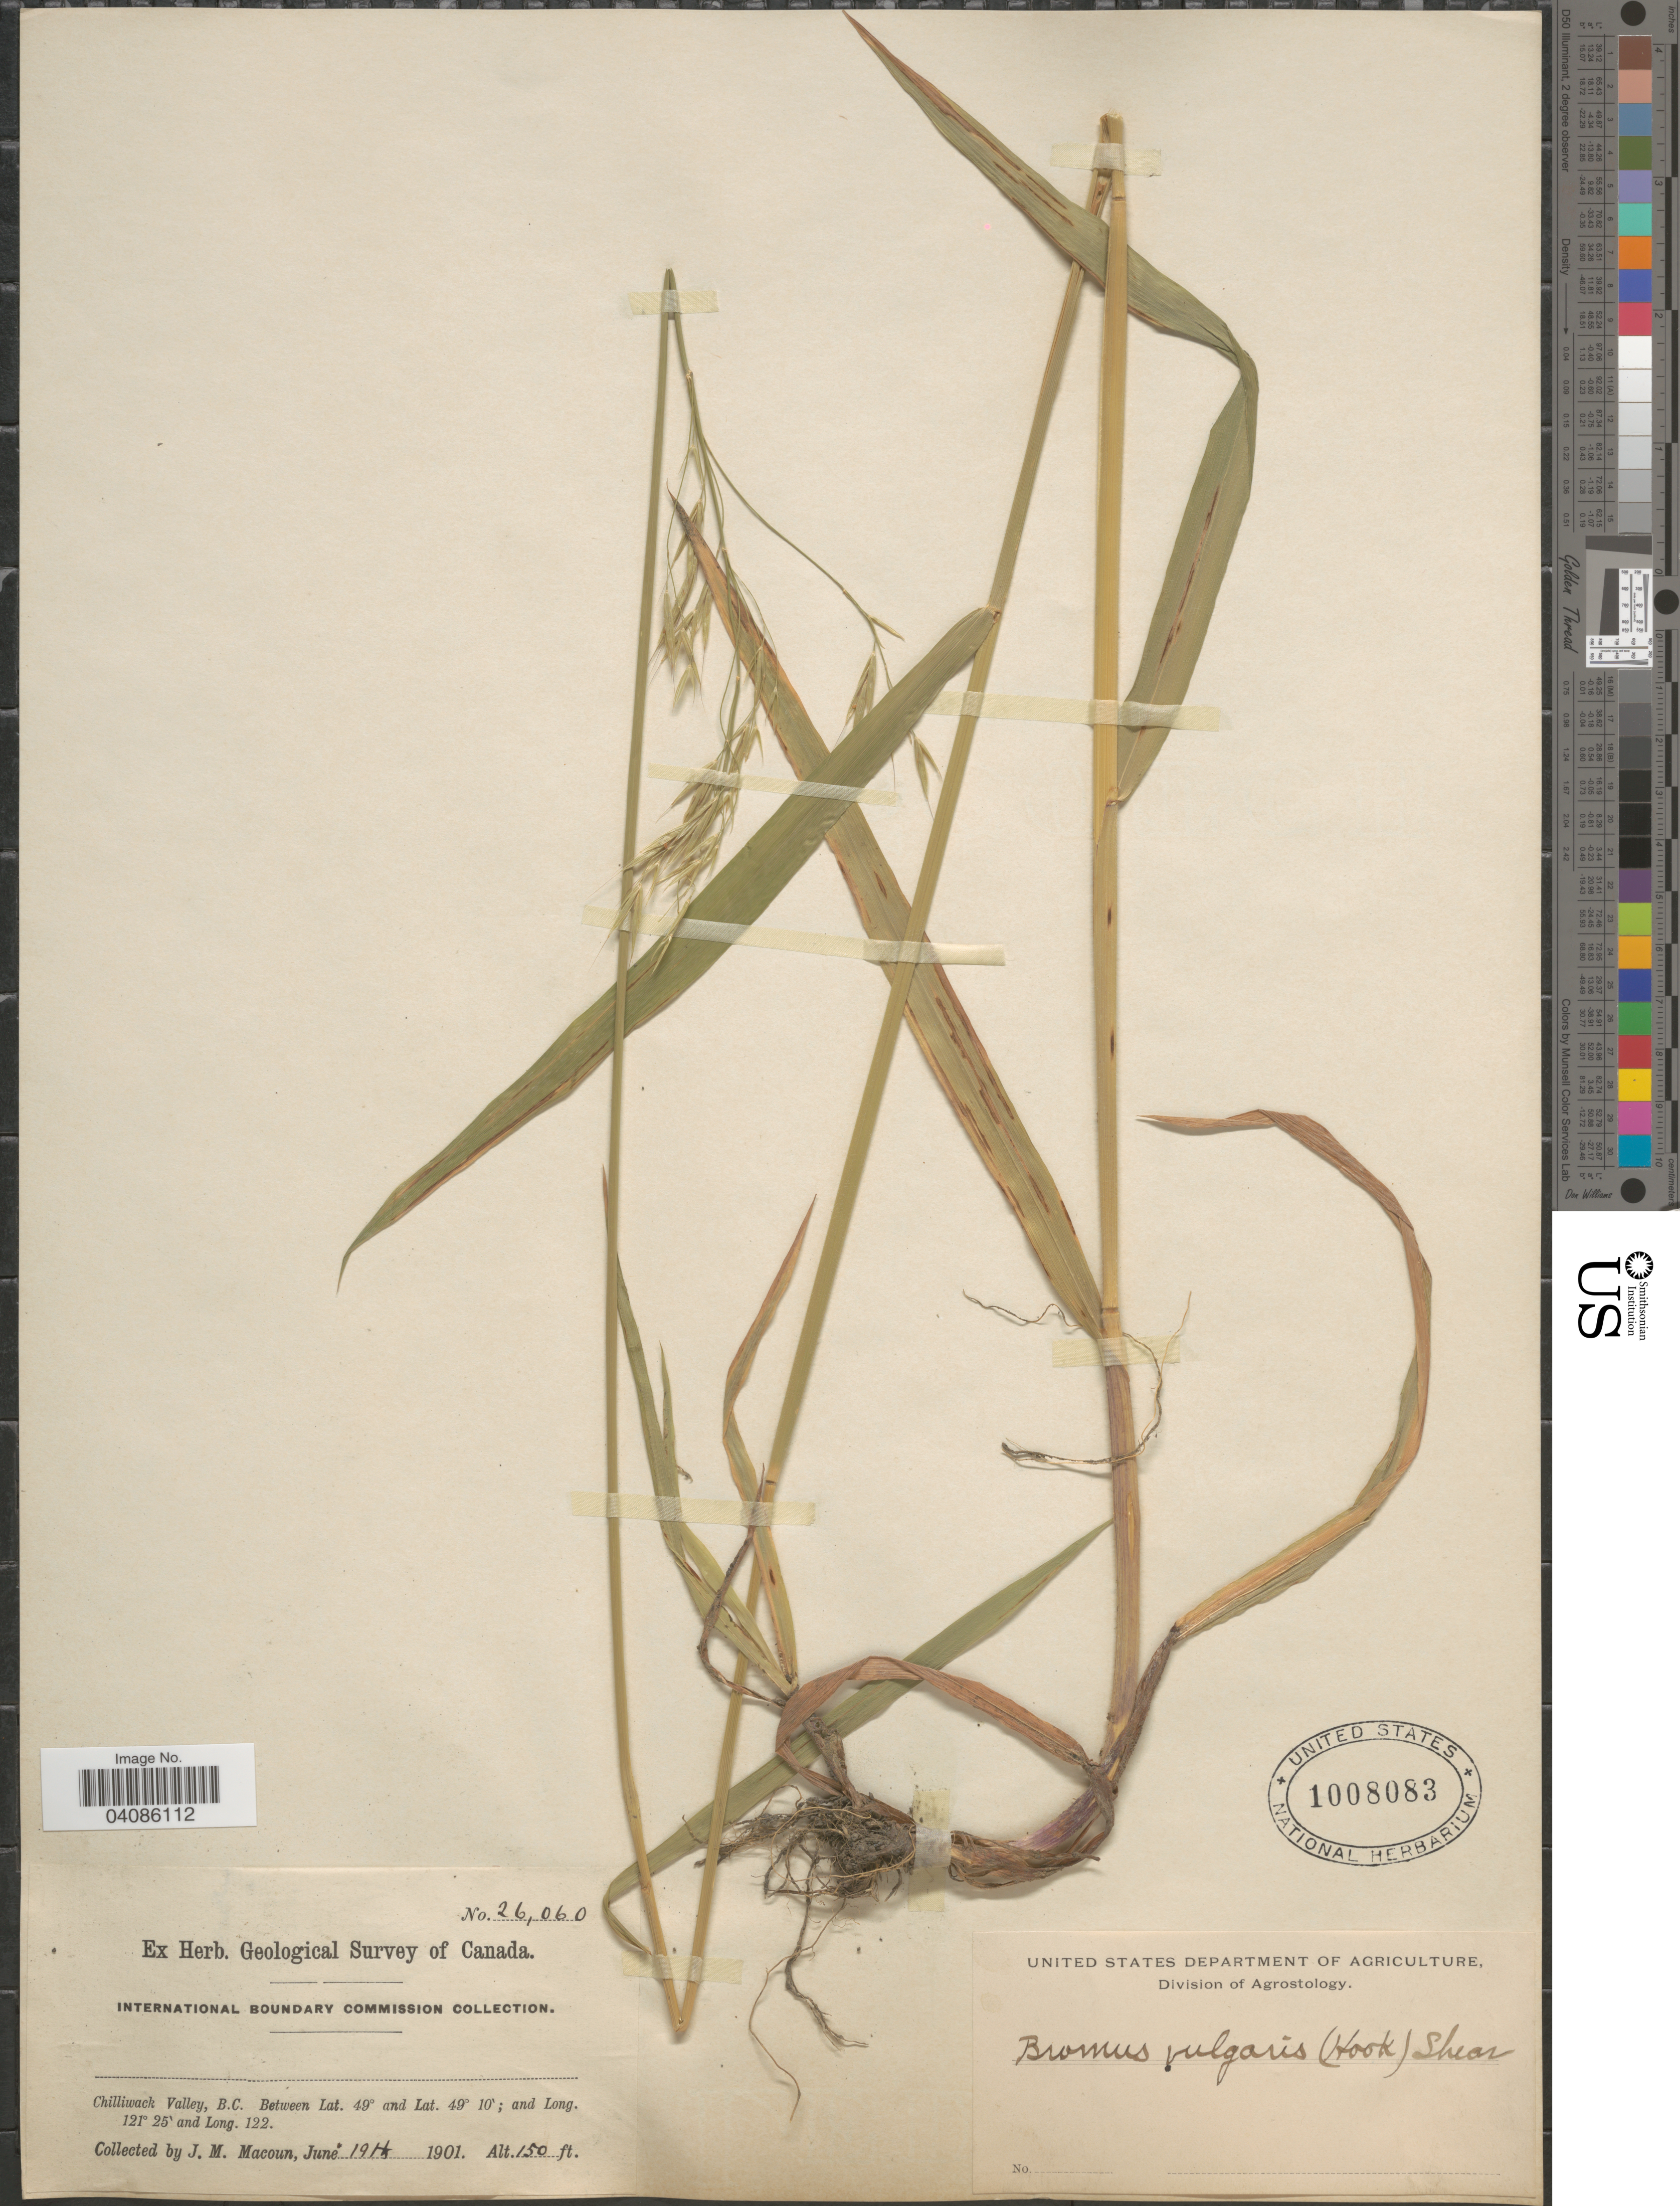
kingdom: Plantae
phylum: Tracheophyta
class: Liliopsida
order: Poales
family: Poaceae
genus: Bromus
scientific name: Bromus vulgaris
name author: (Hook.) Shear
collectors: J. M. Macoun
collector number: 26060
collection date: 1901-06-19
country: Canada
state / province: British Columbia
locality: Geological Survey of Canada. Chilliwack Valley.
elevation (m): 46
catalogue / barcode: US 1008083